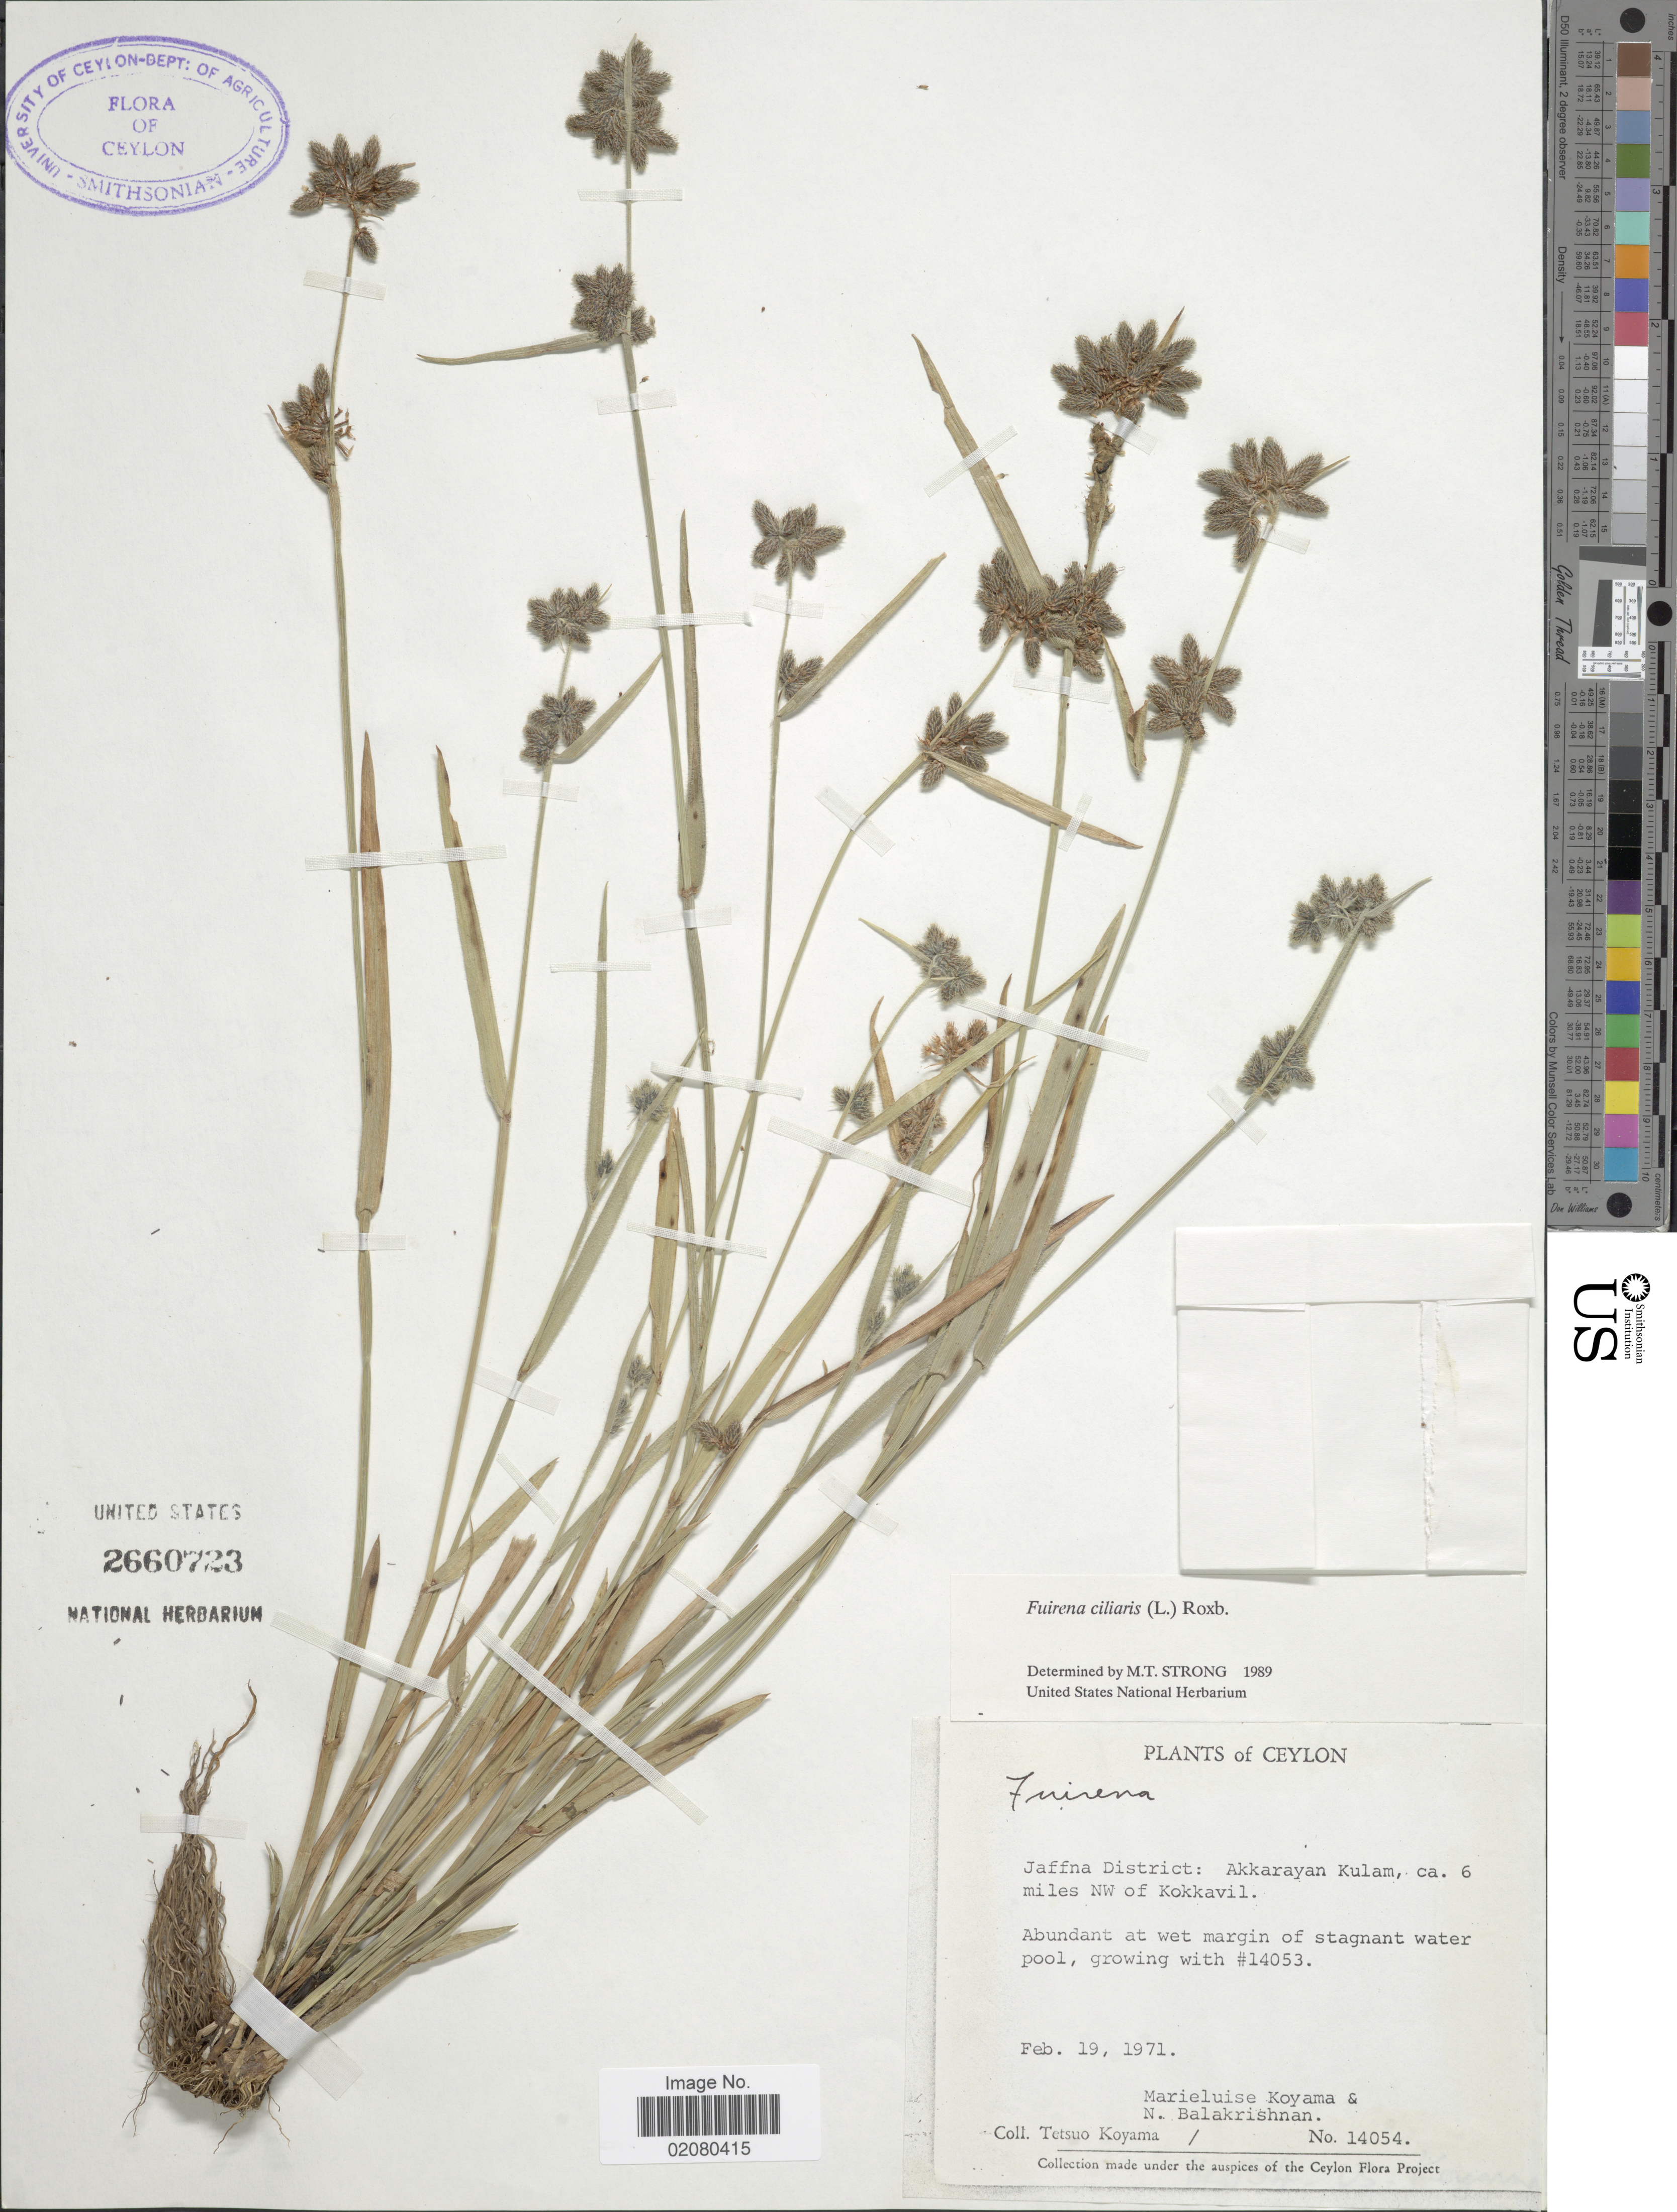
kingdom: Plantae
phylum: Tracheophyta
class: Liliopsida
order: Poales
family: Cyperaceae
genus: Fuirena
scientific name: Fuirena ciliaris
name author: (L.) Roxb.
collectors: T. Koyama, M. Koyama & N. Balakrishnan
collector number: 14054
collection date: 1971-02-19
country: Sri Lanka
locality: Ceylon, Jaffna District: Akkarayan Kulam, ca. 6 miles NW of Kokkavil.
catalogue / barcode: US 2660723